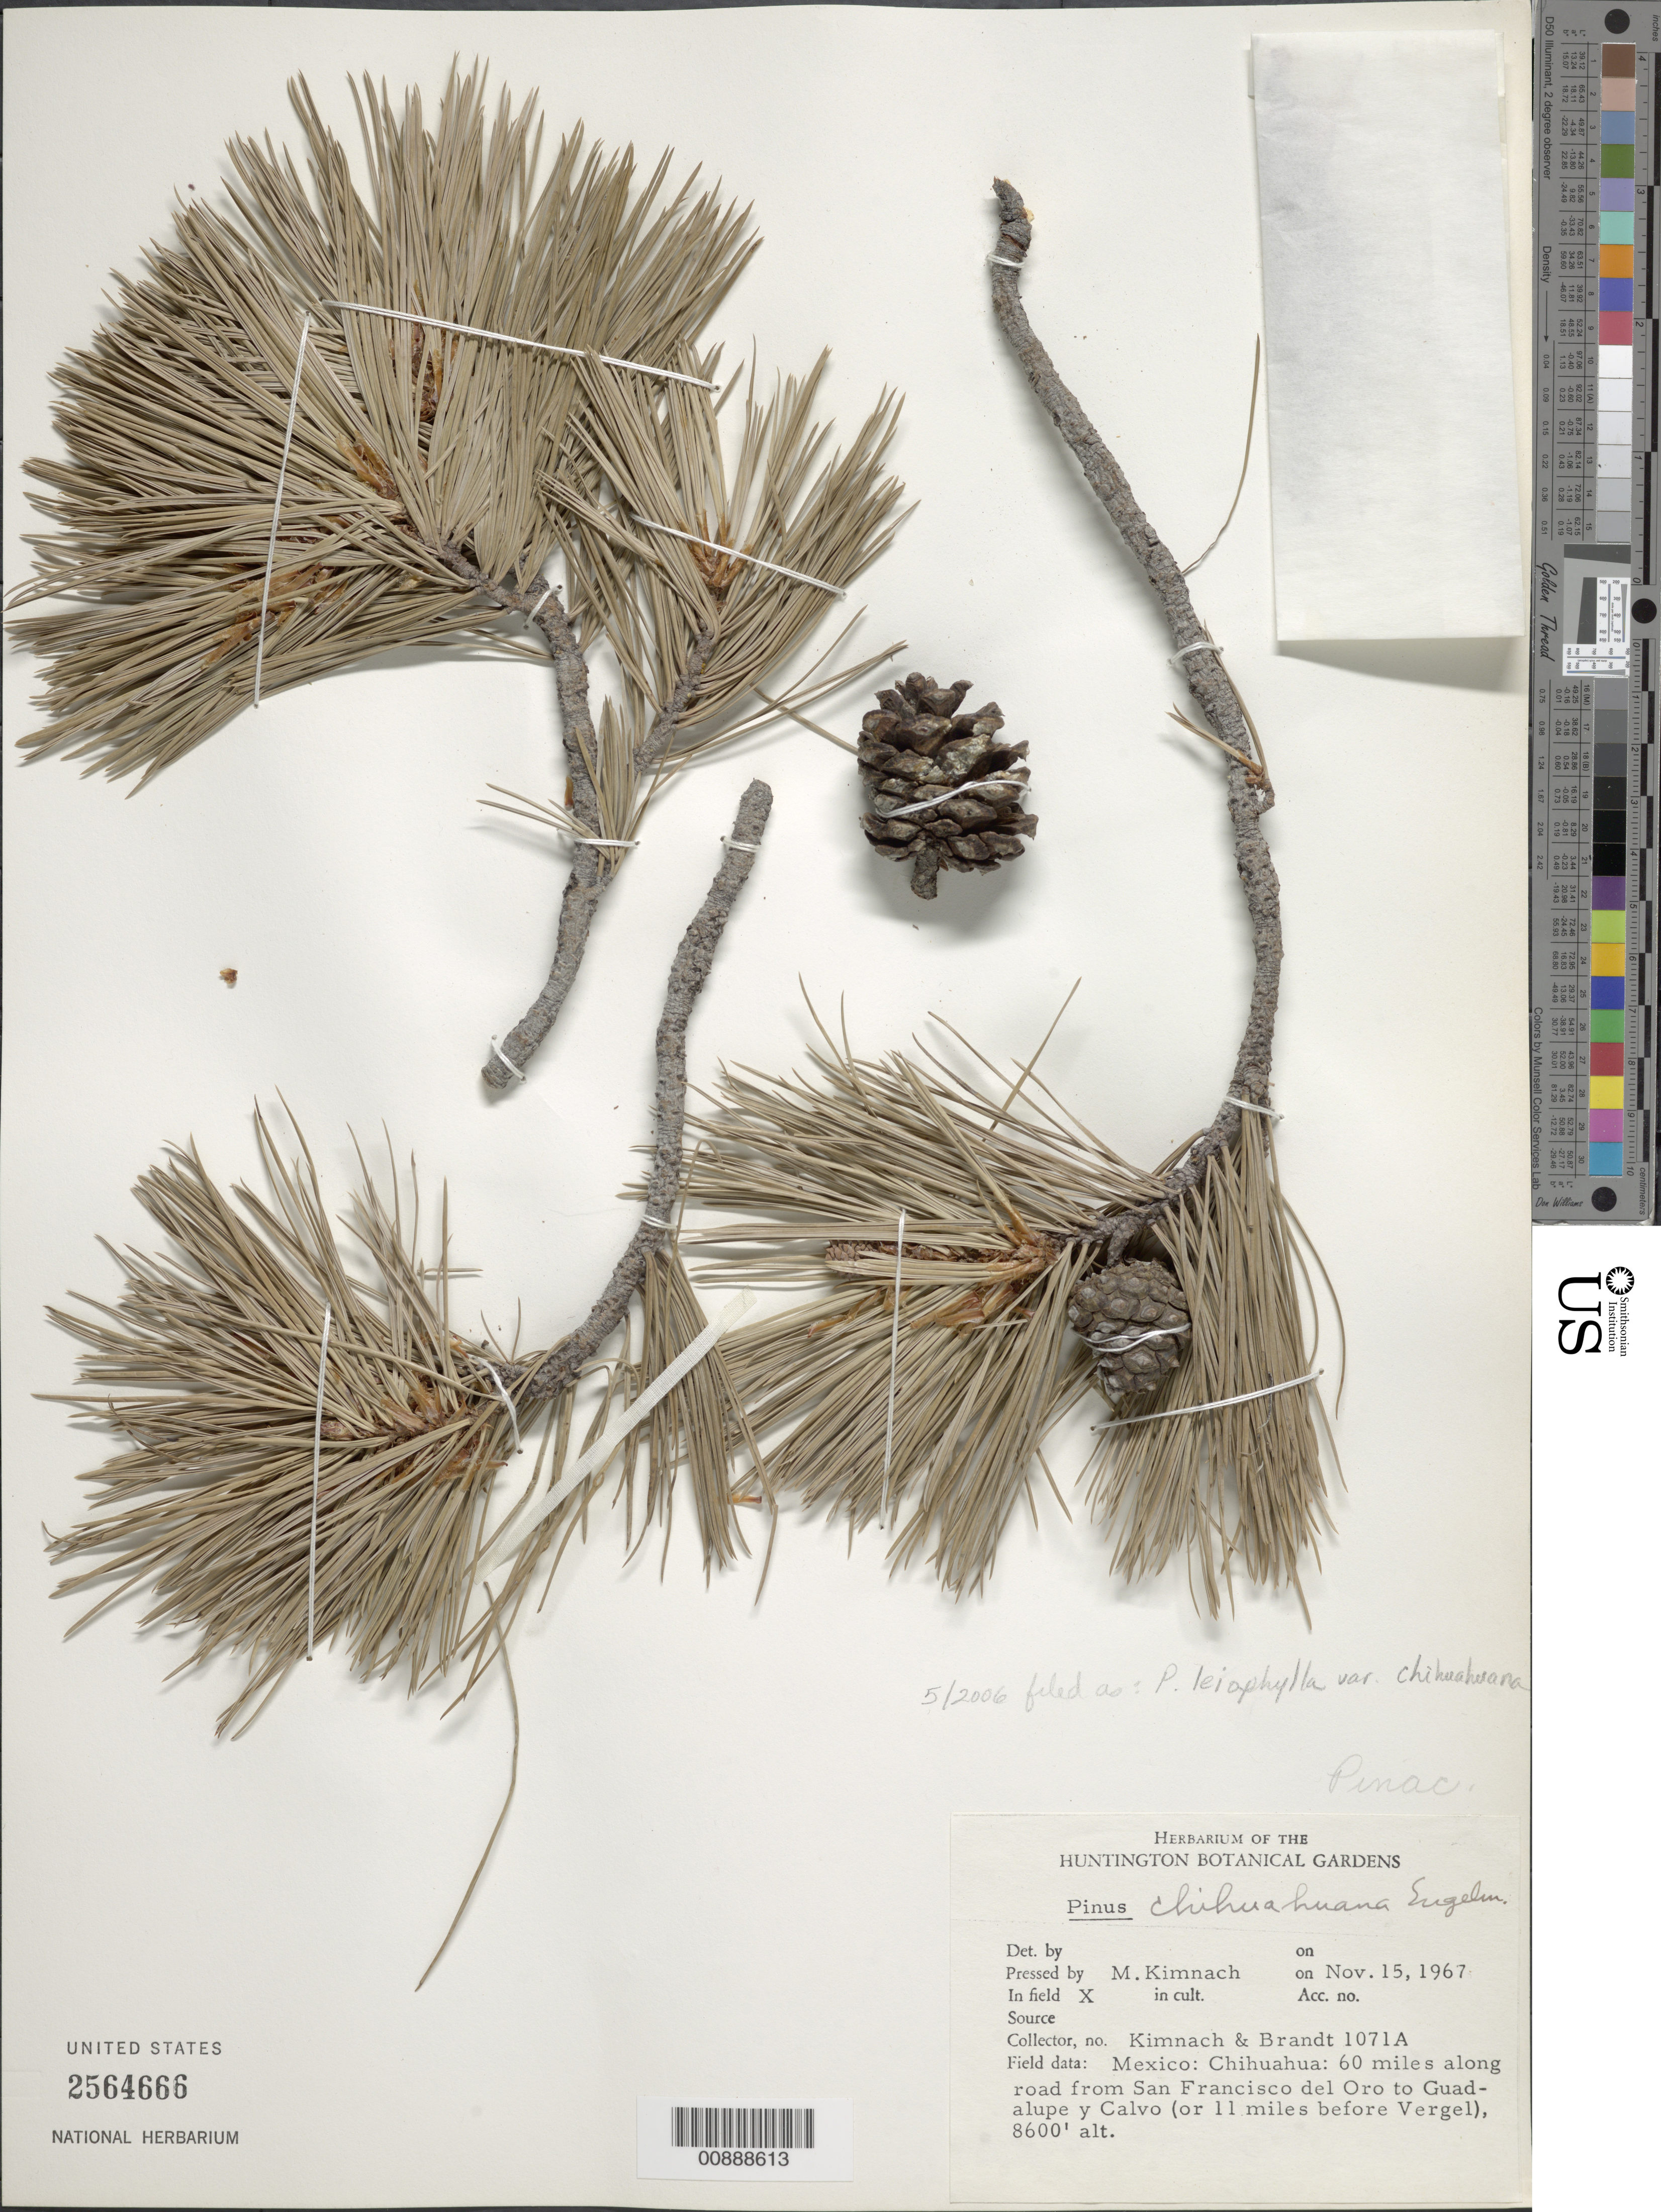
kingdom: Plantae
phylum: Tracheophyta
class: Pinopsida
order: Pinales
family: Pinaceae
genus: Pinus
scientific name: Pinus leiophylla var. chihuahuana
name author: (Engelm.) Shaw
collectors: M. W. Kimnach & -. Brandt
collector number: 1071 A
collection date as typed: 15 Nov 1967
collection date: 1967-11-15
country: Mexico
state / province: Chihuahua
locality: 60 miles along road from San Francisco del Oro to Guadalupe y Calvo (or 11 miles before Vergel).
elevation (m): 2621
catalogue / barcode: US 2564666